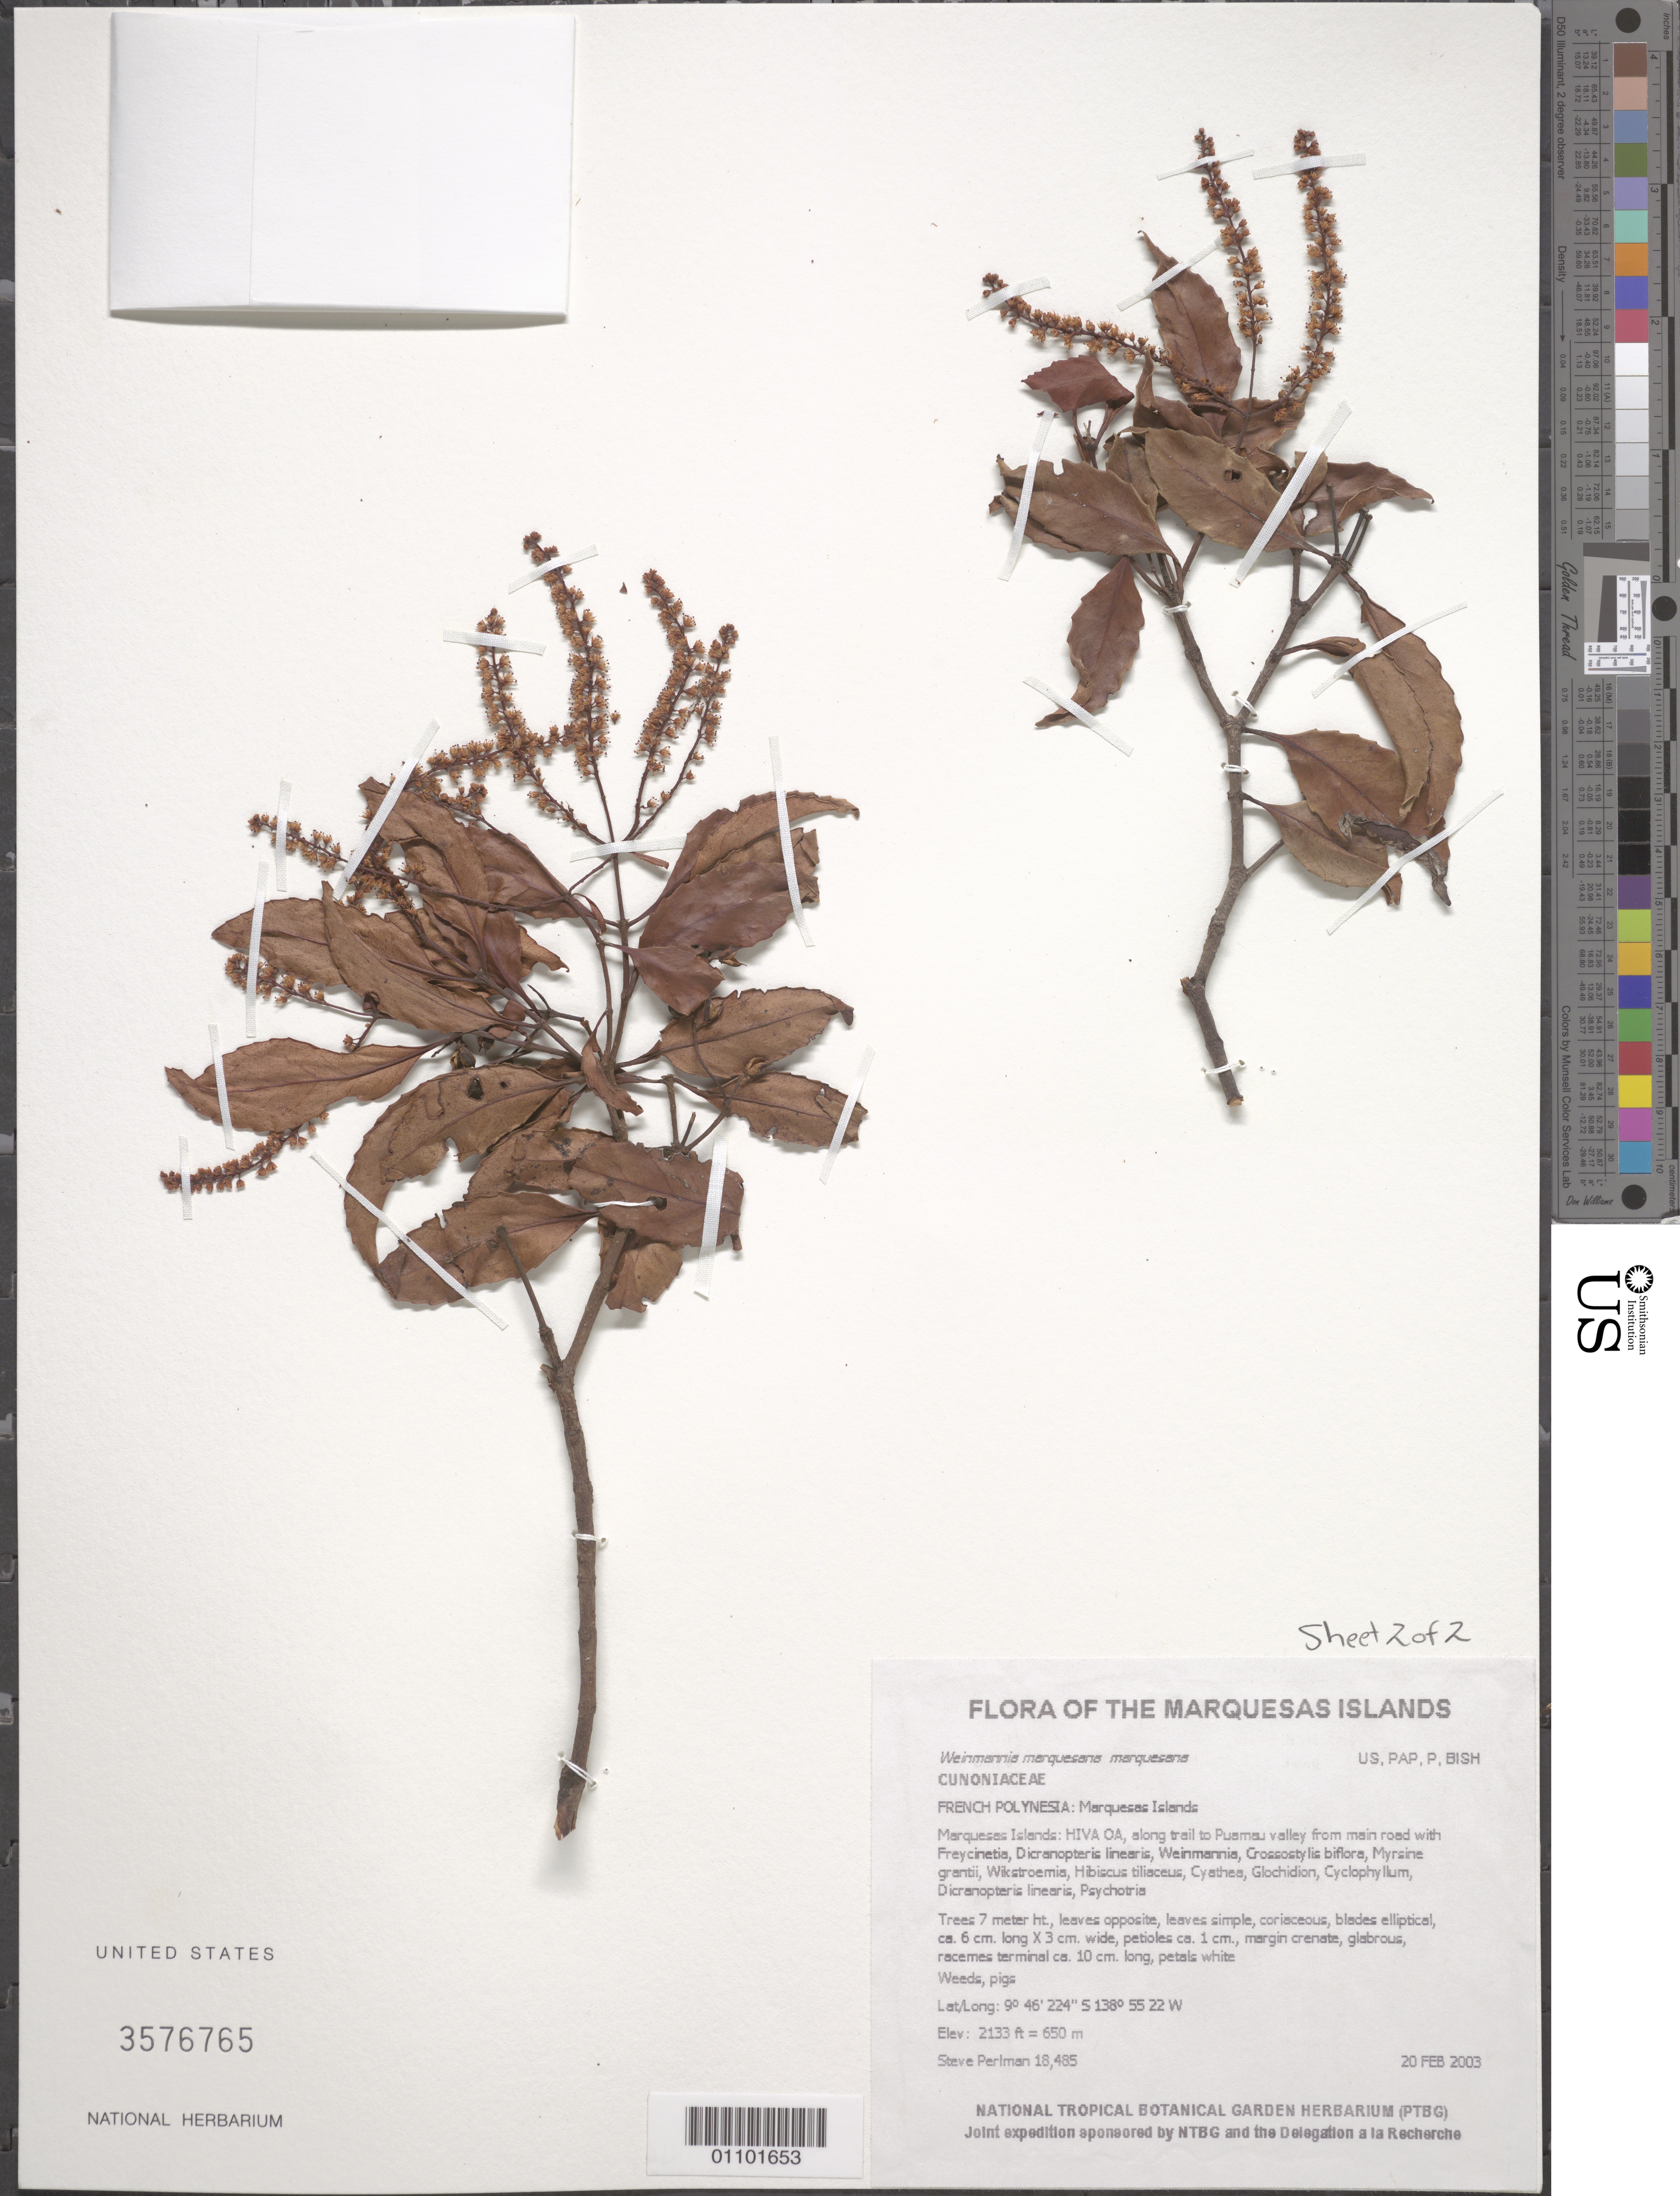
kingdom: Plantae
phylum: Tracheophyta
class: Magnoliopsida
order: Oxalidales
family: Cunoniaceae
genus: Pterophylla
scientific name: Pterophylla marquesana var. marquesana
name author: (F. Br.) Pillon & H.C. Hopkins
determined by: Wagner, W. L., (BOT), Smithsonian Institution - National Museum of Natural History (UNITED STATES)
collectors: S. P. Perlman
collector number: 18485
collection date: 2003-02-20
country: French Polynesia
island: Hiva Oa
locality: Along trail to Puamau valley from main road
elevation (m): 650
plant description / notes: Weeds, pigs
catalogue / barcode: US 3576765